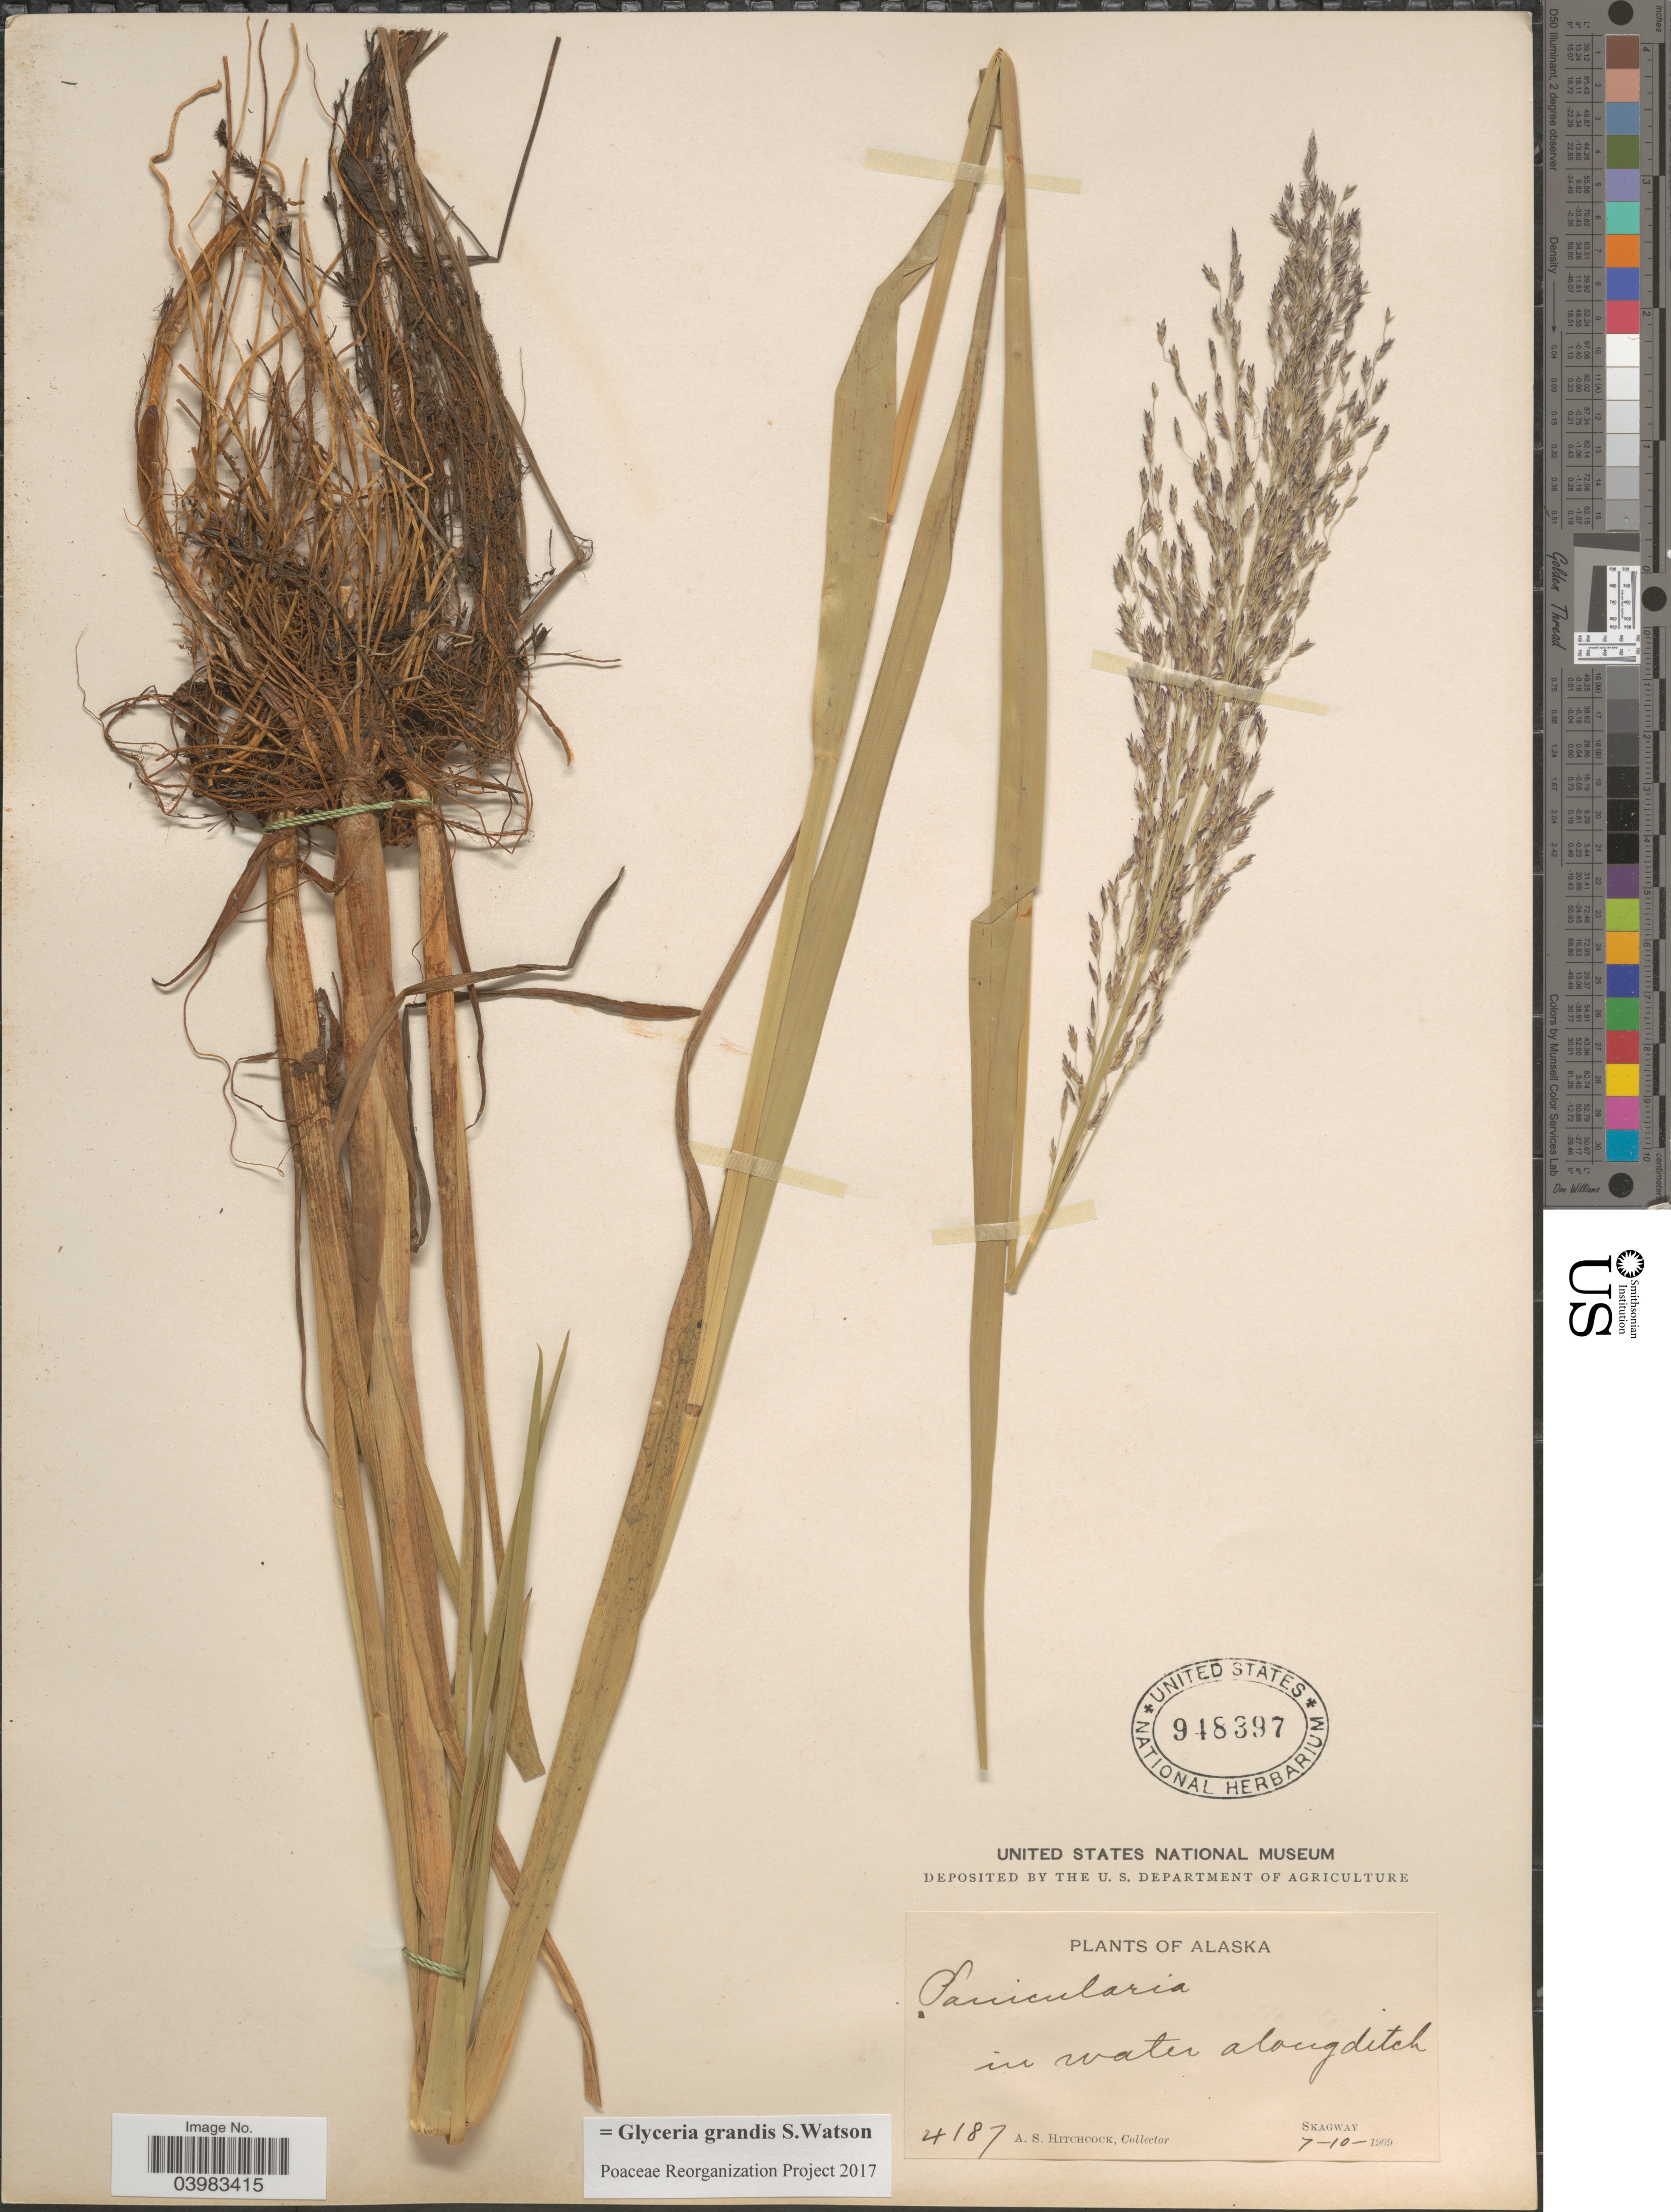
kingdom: Plantae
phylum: Tracheophyta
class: Liliopsida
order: Poales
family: Poaceae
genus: Glyceria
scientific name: Glyceria grandis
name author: S. Watson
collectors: A. S. Hitchcock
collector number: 4187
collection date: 1909-07-10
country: United States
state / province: Alaska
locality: In water along ditch. Skagway.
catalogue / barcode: US 948397